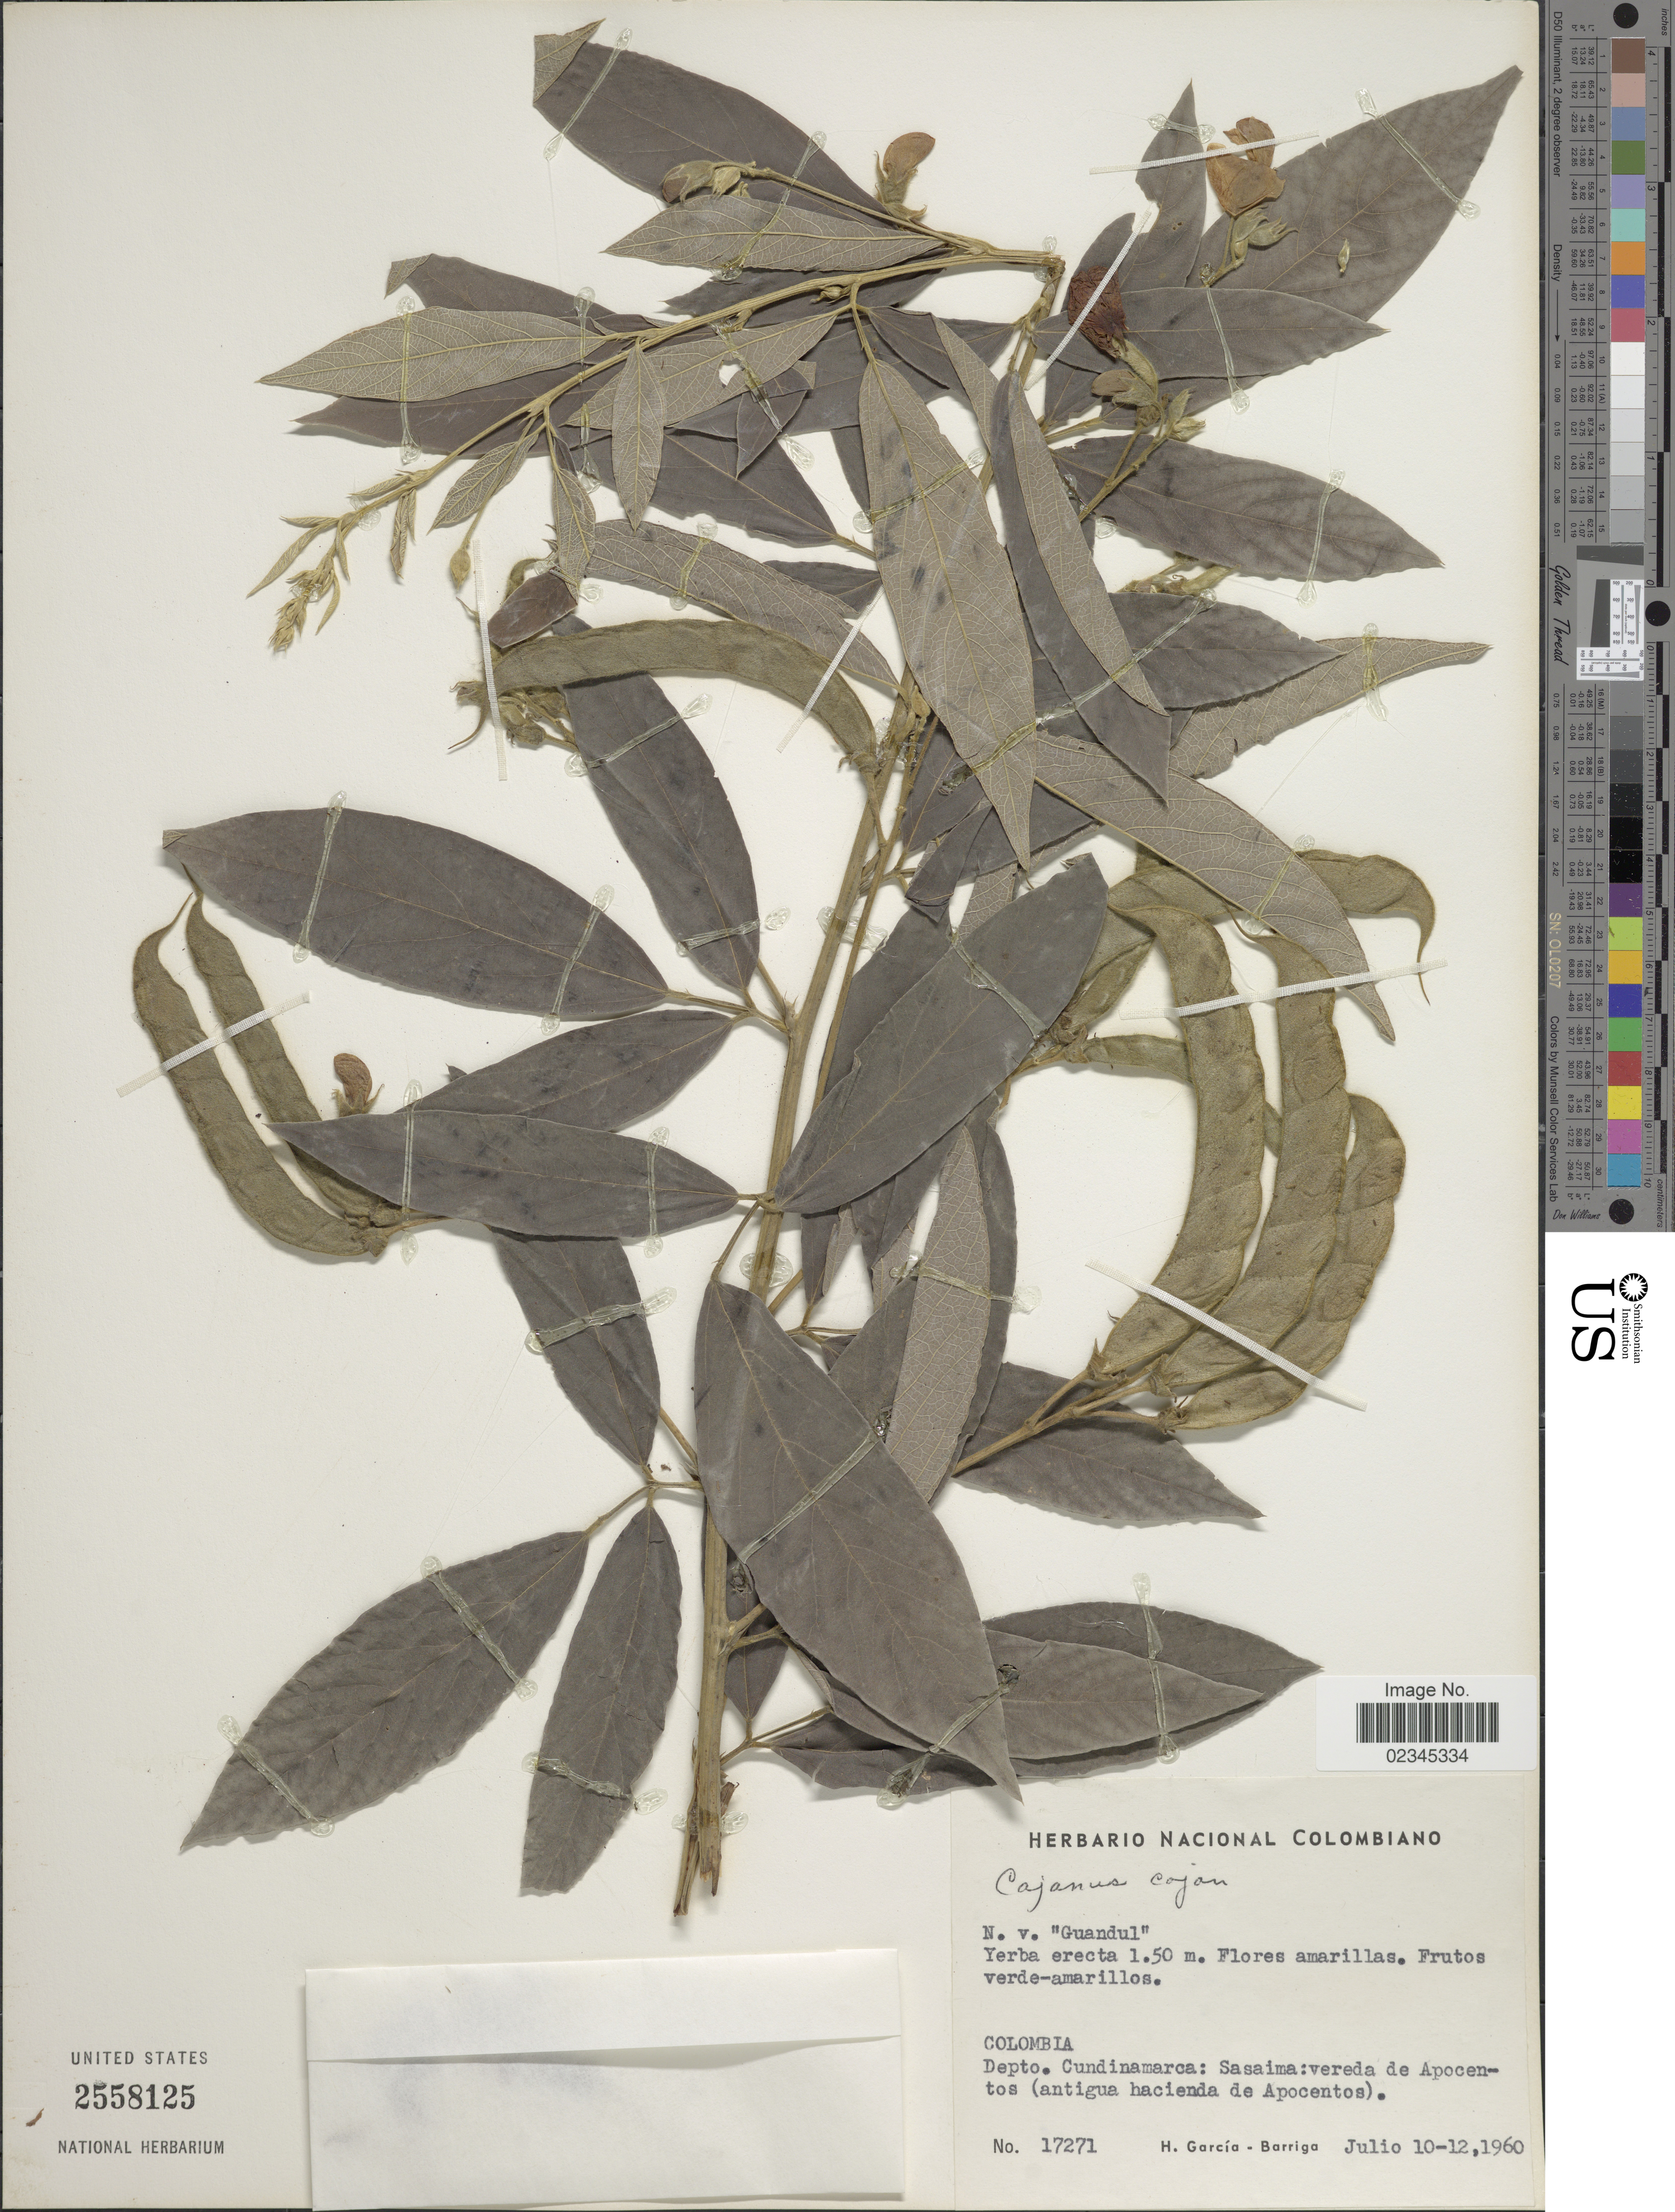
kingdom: Plantae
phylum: Tracheophyta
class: Magnoliopsida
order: Fabales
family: Fabaceae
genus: Cajanus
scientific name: Cajanus cajan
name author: (L.) Huth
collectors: H. García Barriga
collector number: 17271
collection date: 1960-07-10/1960-07-12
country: Colombia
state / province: Cundinamarca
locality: Sasaima: vereda de Apocentos (antigua hacienda de Apocentos)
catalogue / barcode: US 2558125